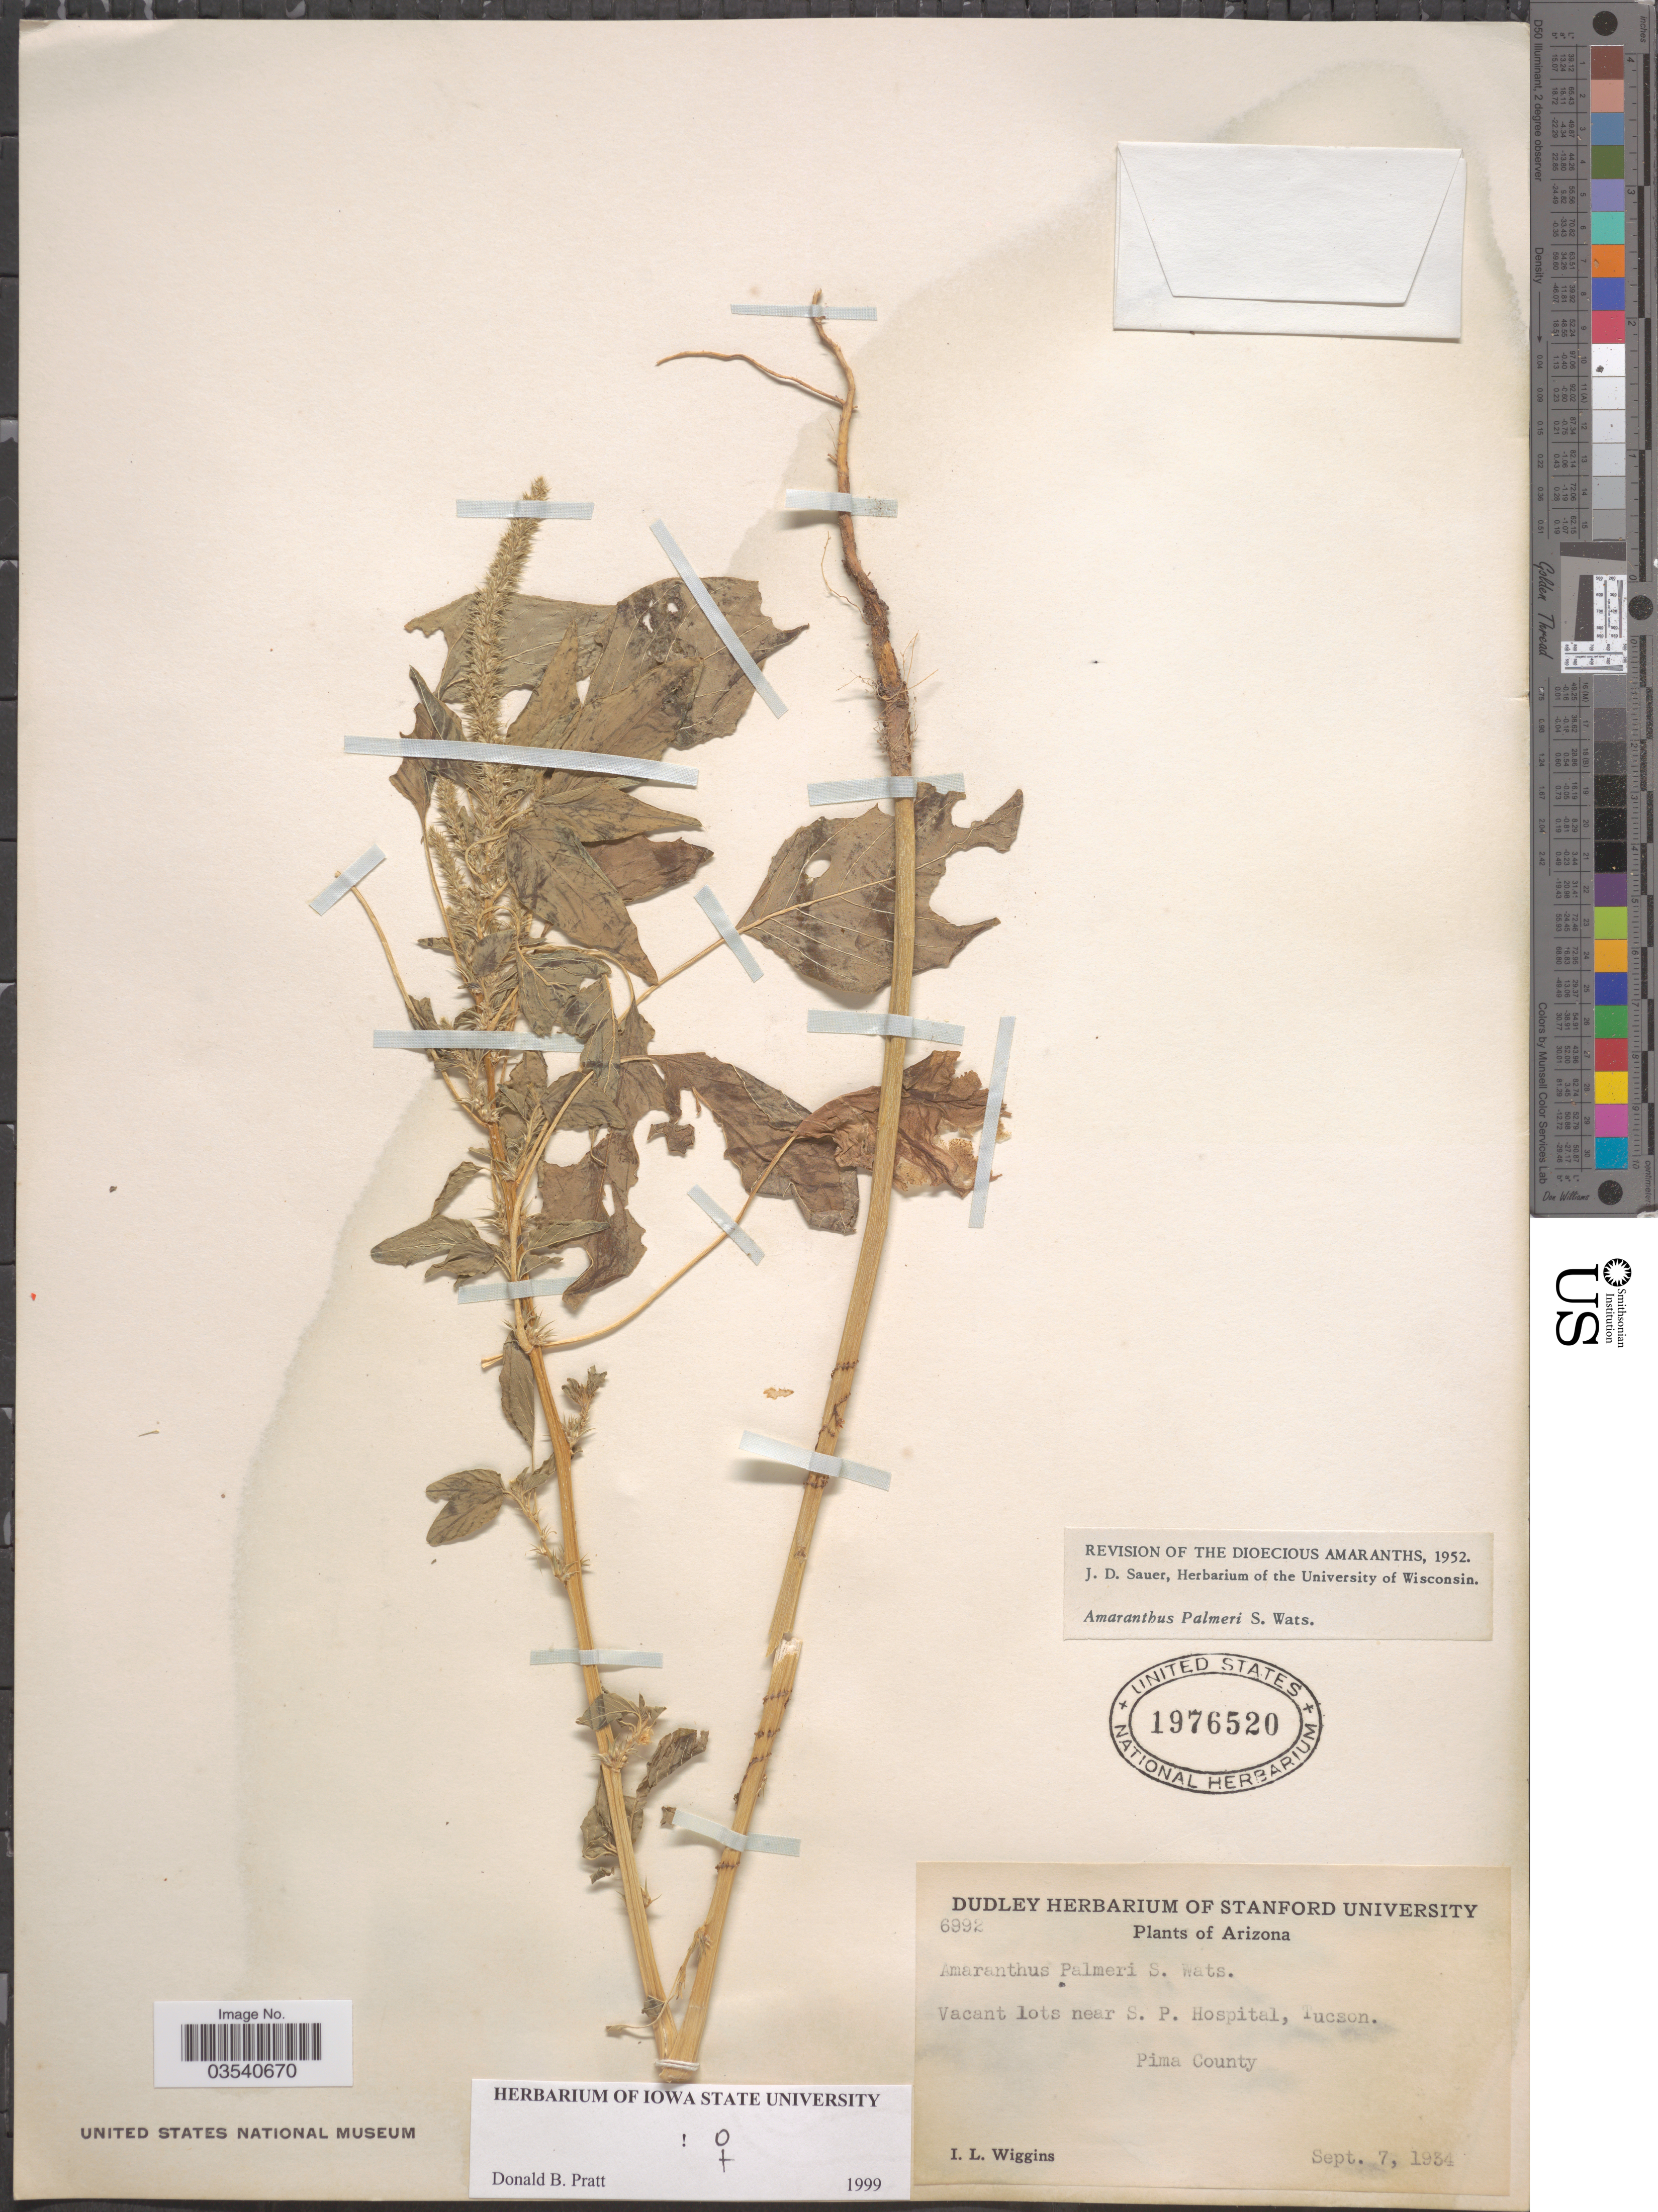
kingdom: Plantae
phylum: Tracheophyta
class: Magnoliopsida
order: Caryophyllales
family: Amaranthaceae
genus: Amaranthus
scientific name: Amaranthus palmeri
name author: S. Watson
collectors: I. L. Wiggins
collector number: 6992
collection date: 1934-09-07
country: United States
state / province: Arizona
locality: Vacant lots near S. P. Hospital, Tucson. Pima County.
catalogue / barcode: US 1976520